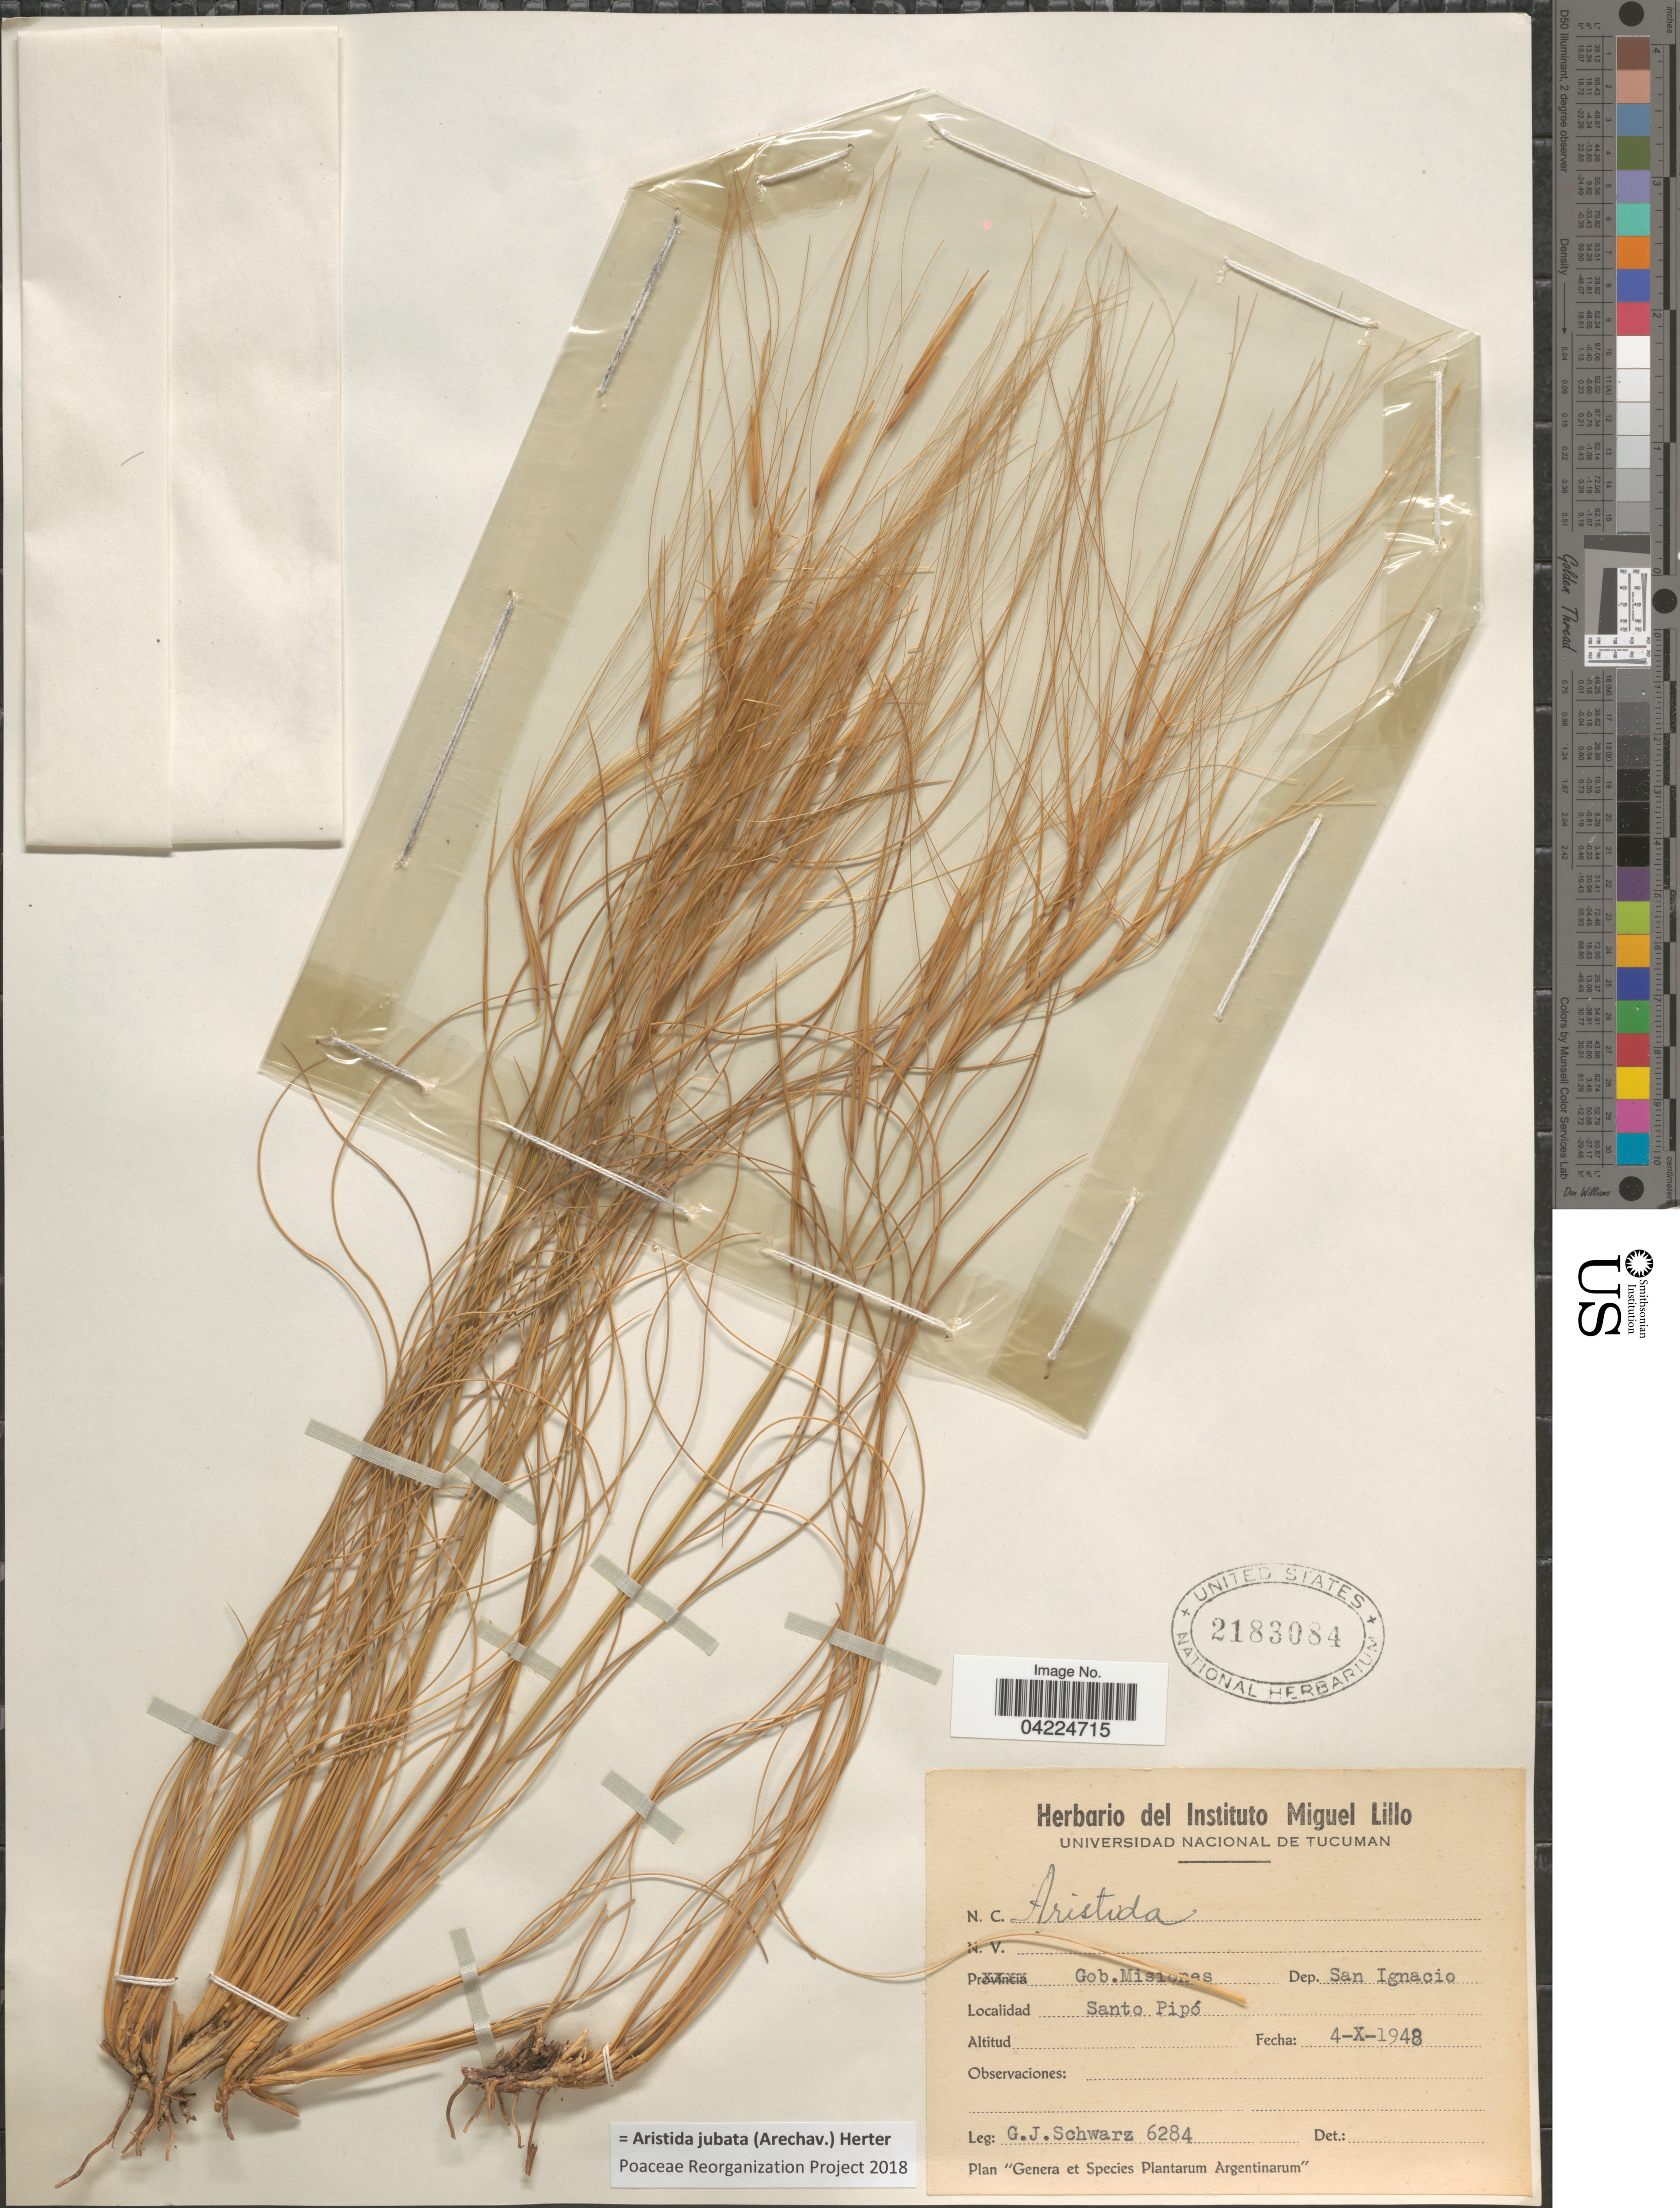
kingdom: Plantae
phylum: Tracheophyta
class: Liliopsida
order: Poales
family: Poaceae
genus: Aristida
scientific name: Aristida jubata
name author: (Arechav.) Herter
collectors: G. J. Schwarz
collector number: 6284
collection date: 1948-10-04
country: Argentina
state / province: Misiones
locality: Gob. Misiones. Dep. San Ignacio. Santo Pipó.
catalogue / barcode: US 2183084